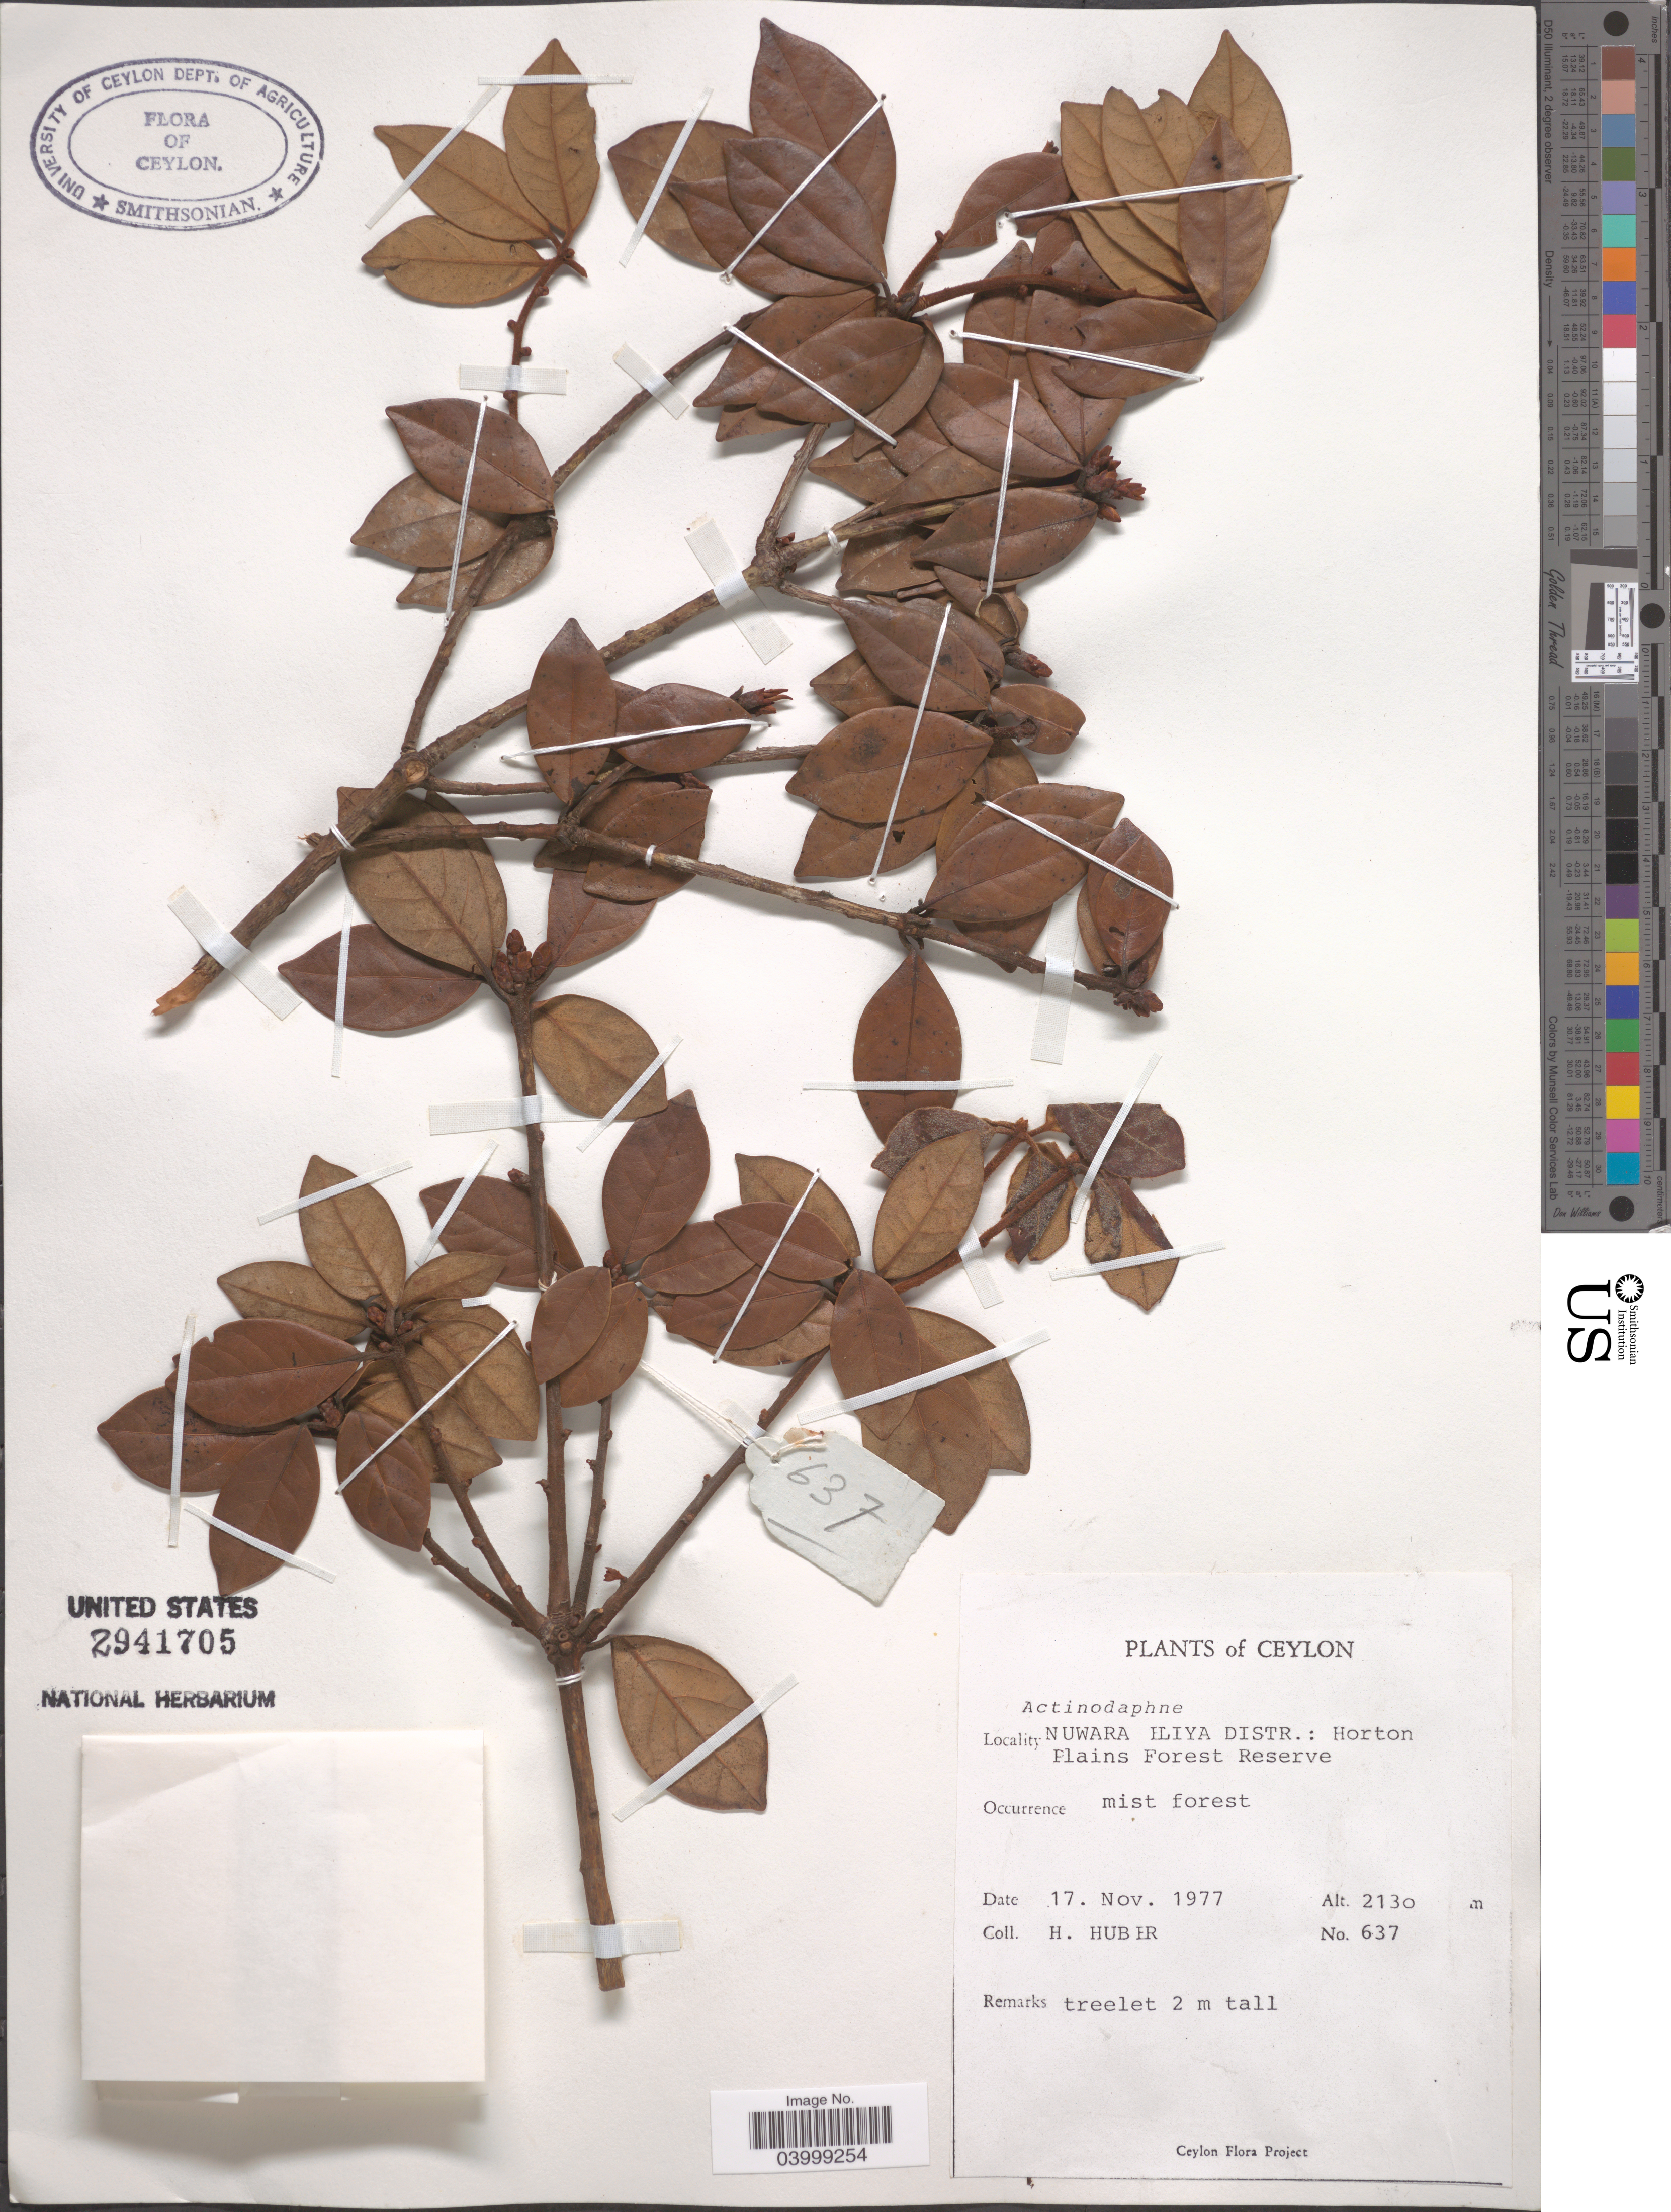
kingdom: Plantae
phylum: Tracheophyta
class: Magnoliopsida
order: Laurales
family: Lauraceae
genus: Actinodaphne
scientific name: Actinodaphne sp.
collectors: H. Huber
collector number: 637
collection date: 1977-11-17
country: Sri Lanka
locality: Ceylon. Nuwara Eliya Distr.: Horton Plains Forest Reserve.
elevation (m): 2130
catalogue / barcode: US 2941705